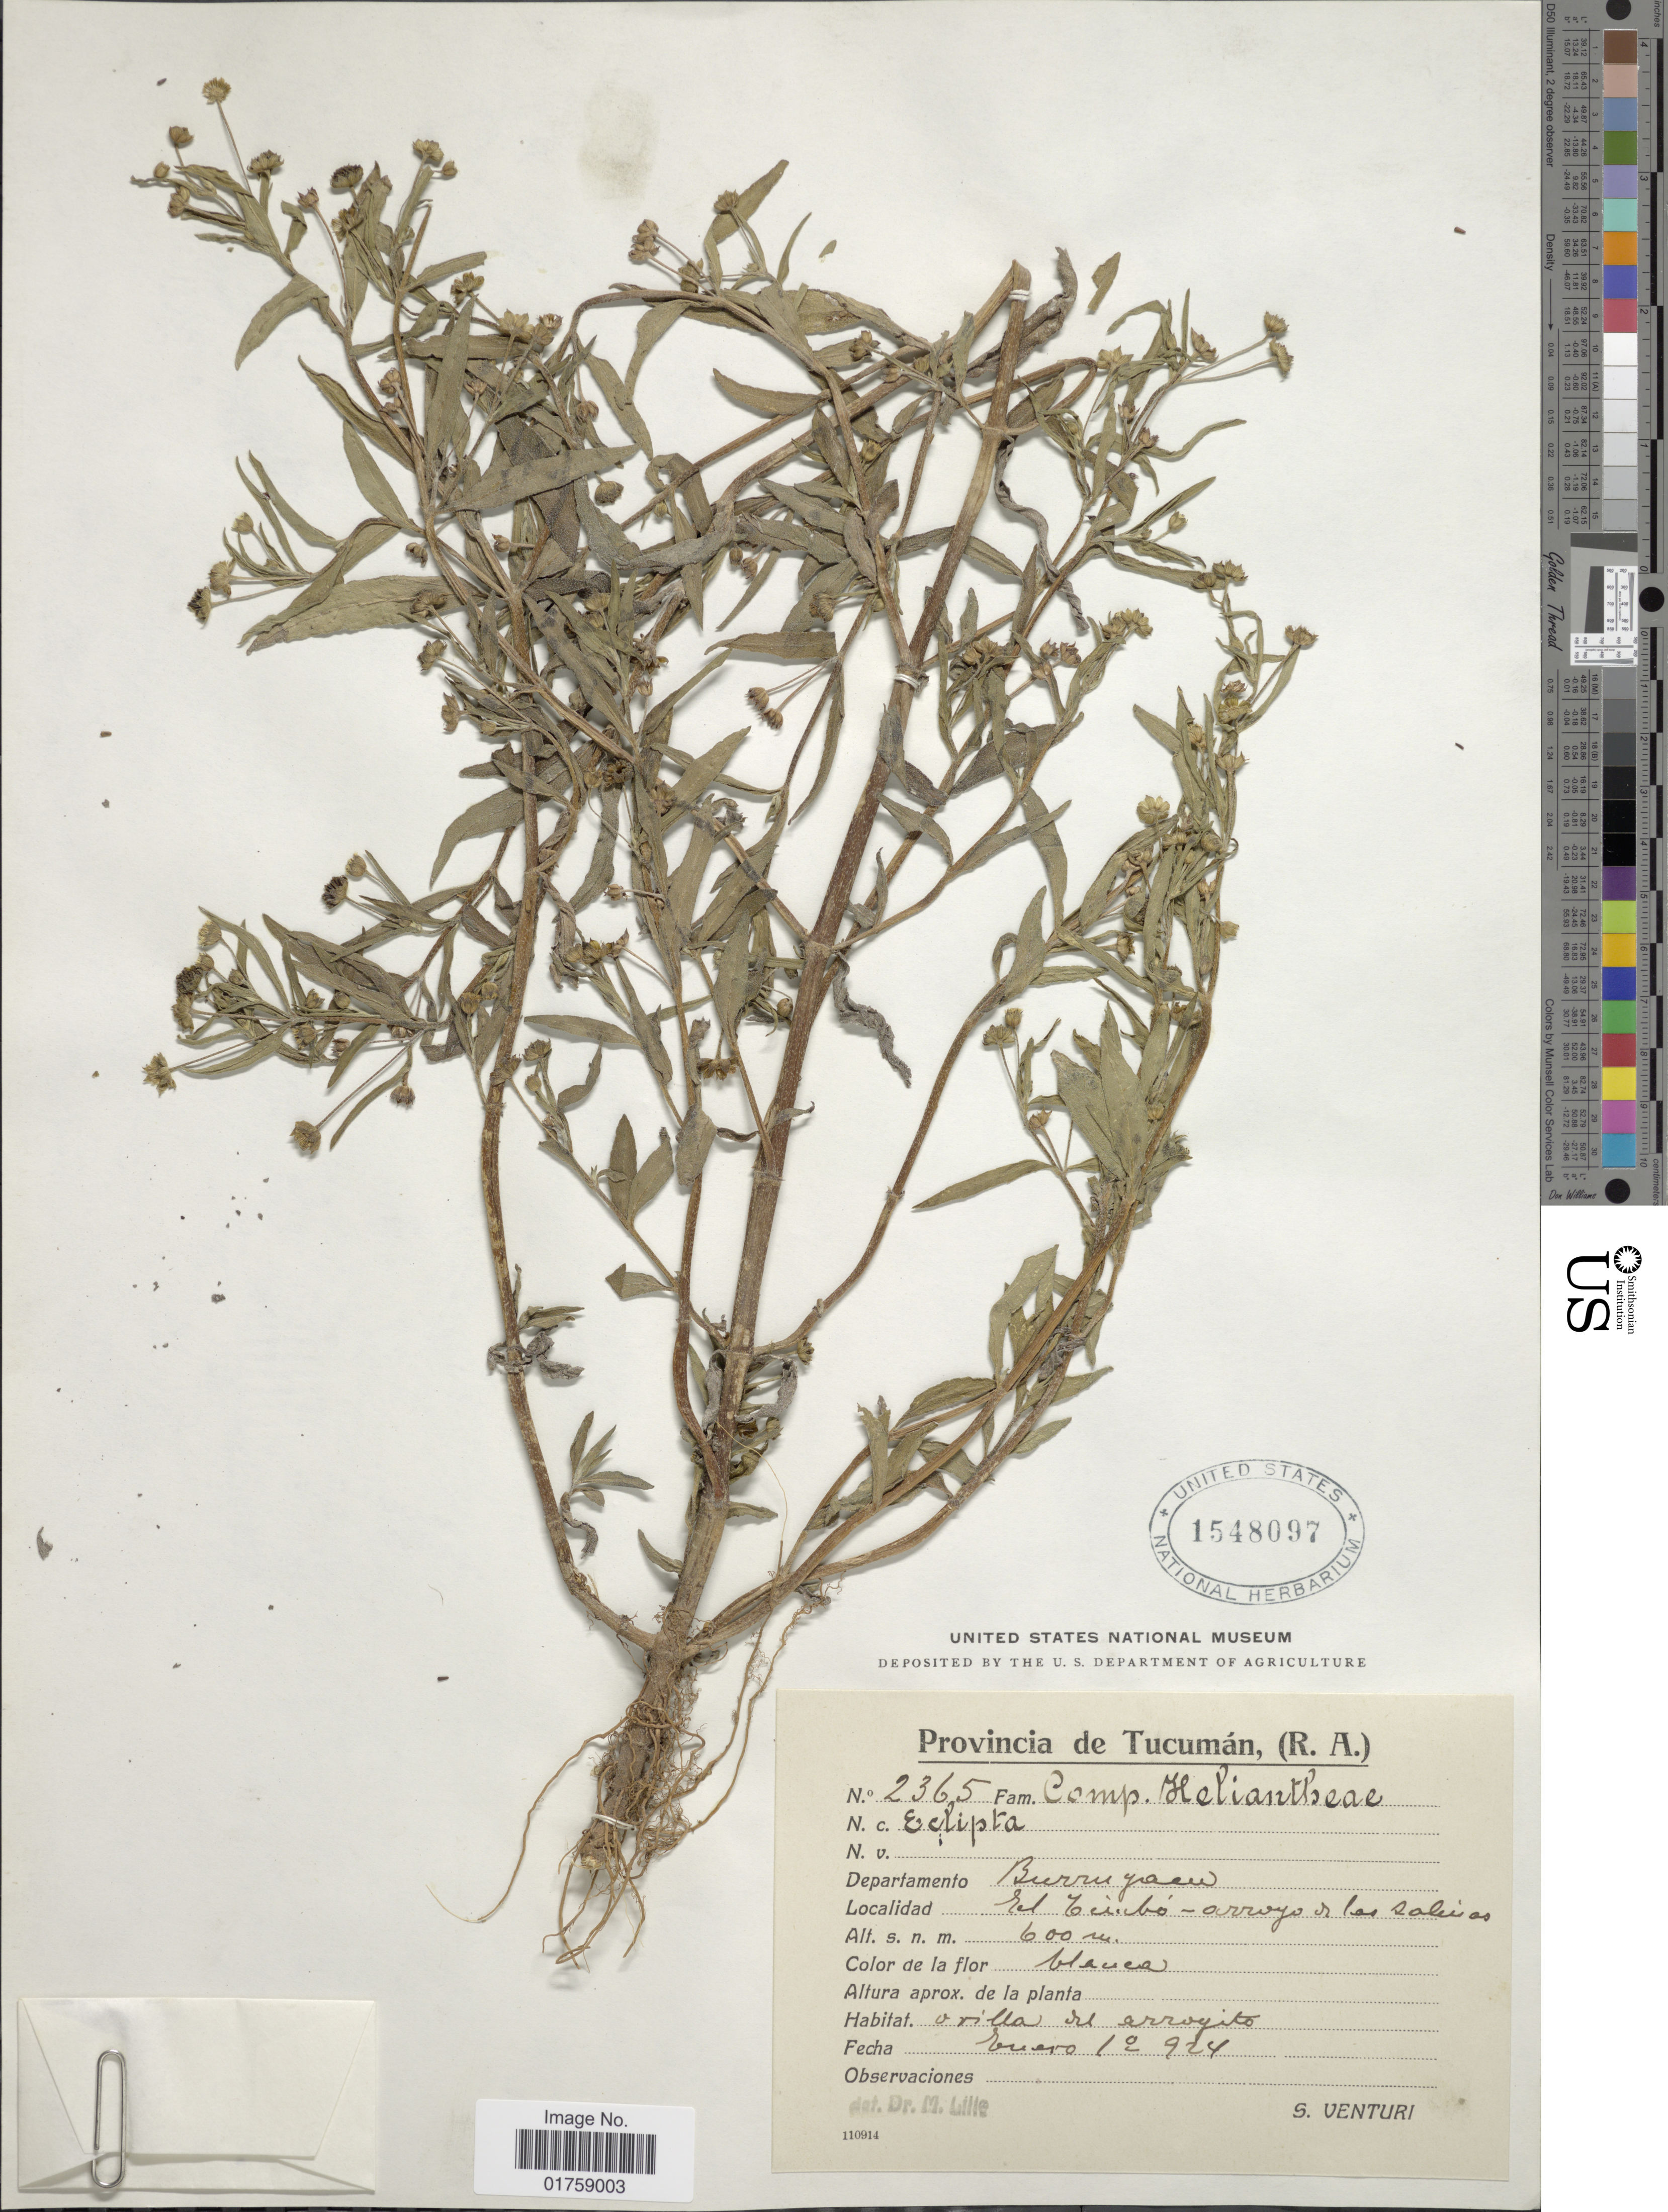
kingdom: Plantae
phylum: Tracheophyta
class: Magnoliopsida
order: Asterales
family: Asteraceae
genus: Eclipta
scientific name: Eclipta prostrata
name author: (L.) L.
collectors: S. Venturi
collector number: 2365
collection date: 1924-01-10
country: Argentina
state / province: Tucumán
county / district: Burruyacú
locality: El Timbó - Las Salinas stream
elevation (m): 600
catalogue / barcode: US 1548097